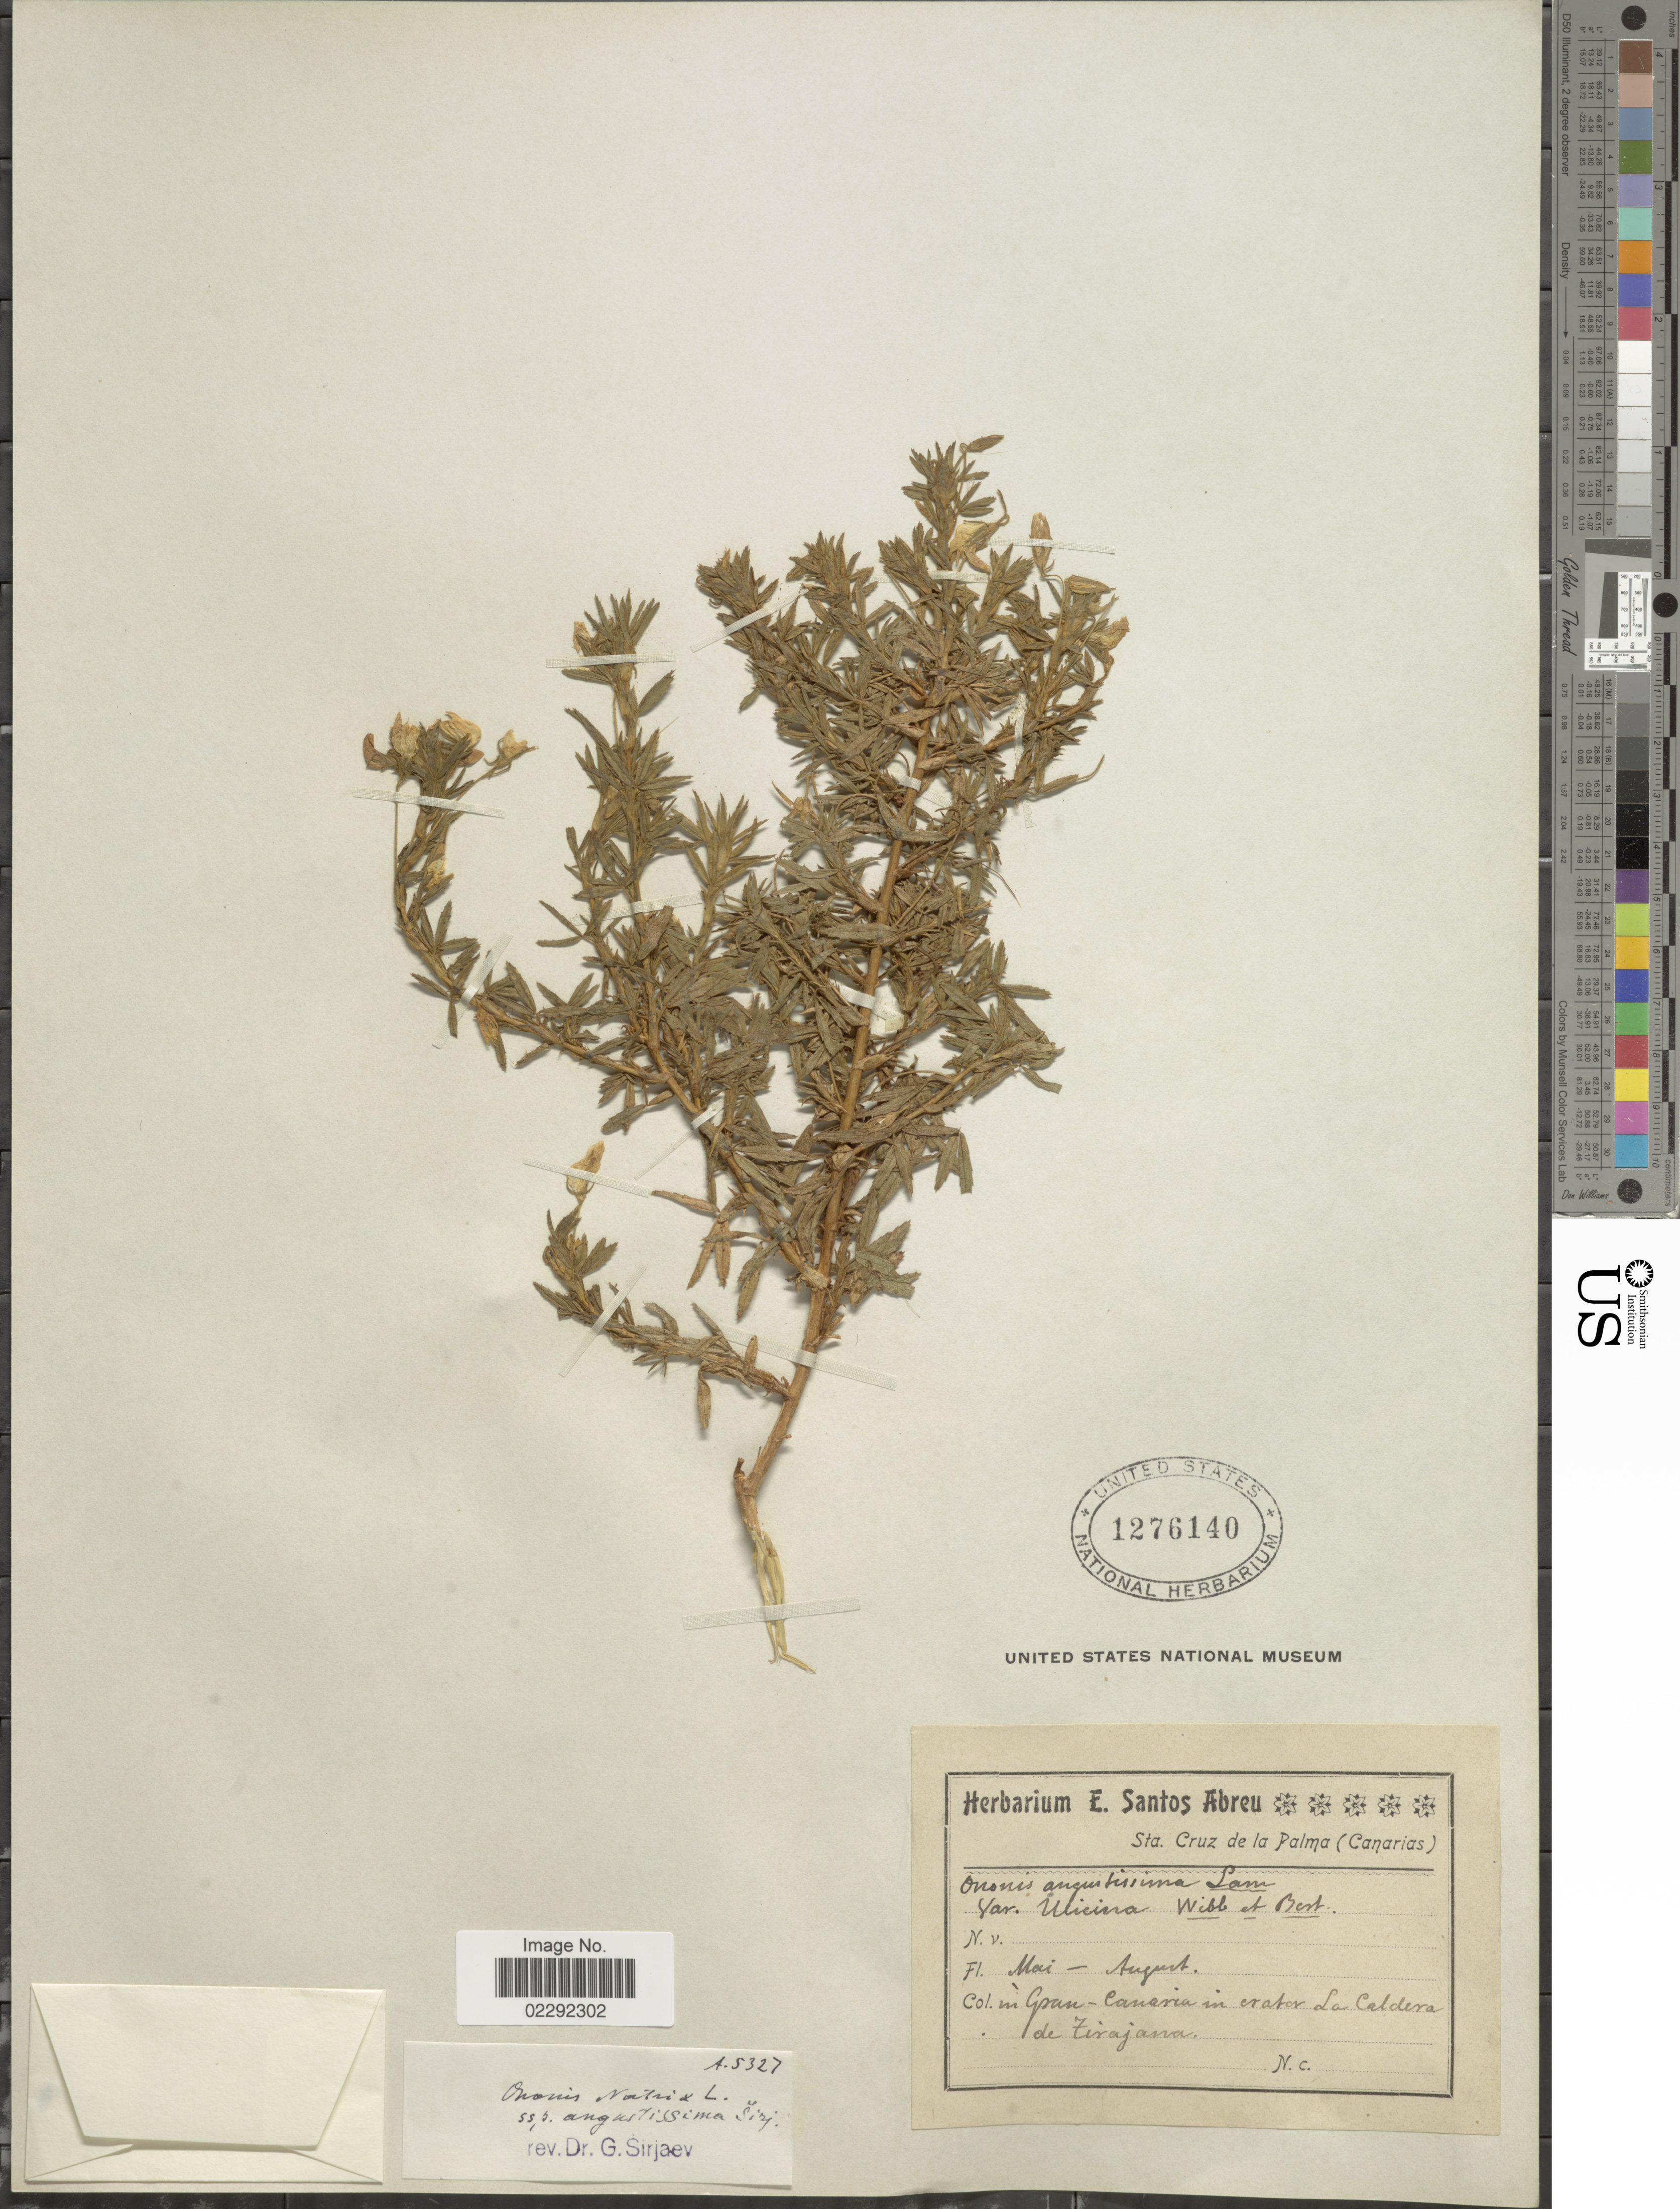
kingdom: Plantae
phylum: Tracheophyta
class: Magnoliopsida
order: Fabales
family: Fabaceae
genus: Ononis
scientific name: Ononis natrix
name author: L.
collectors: ex herb. E. Santos Abrue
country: Spain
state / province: Canarias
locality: M Gran Canaria in crater La Caldera de Tirajana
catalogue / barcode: US 1276140